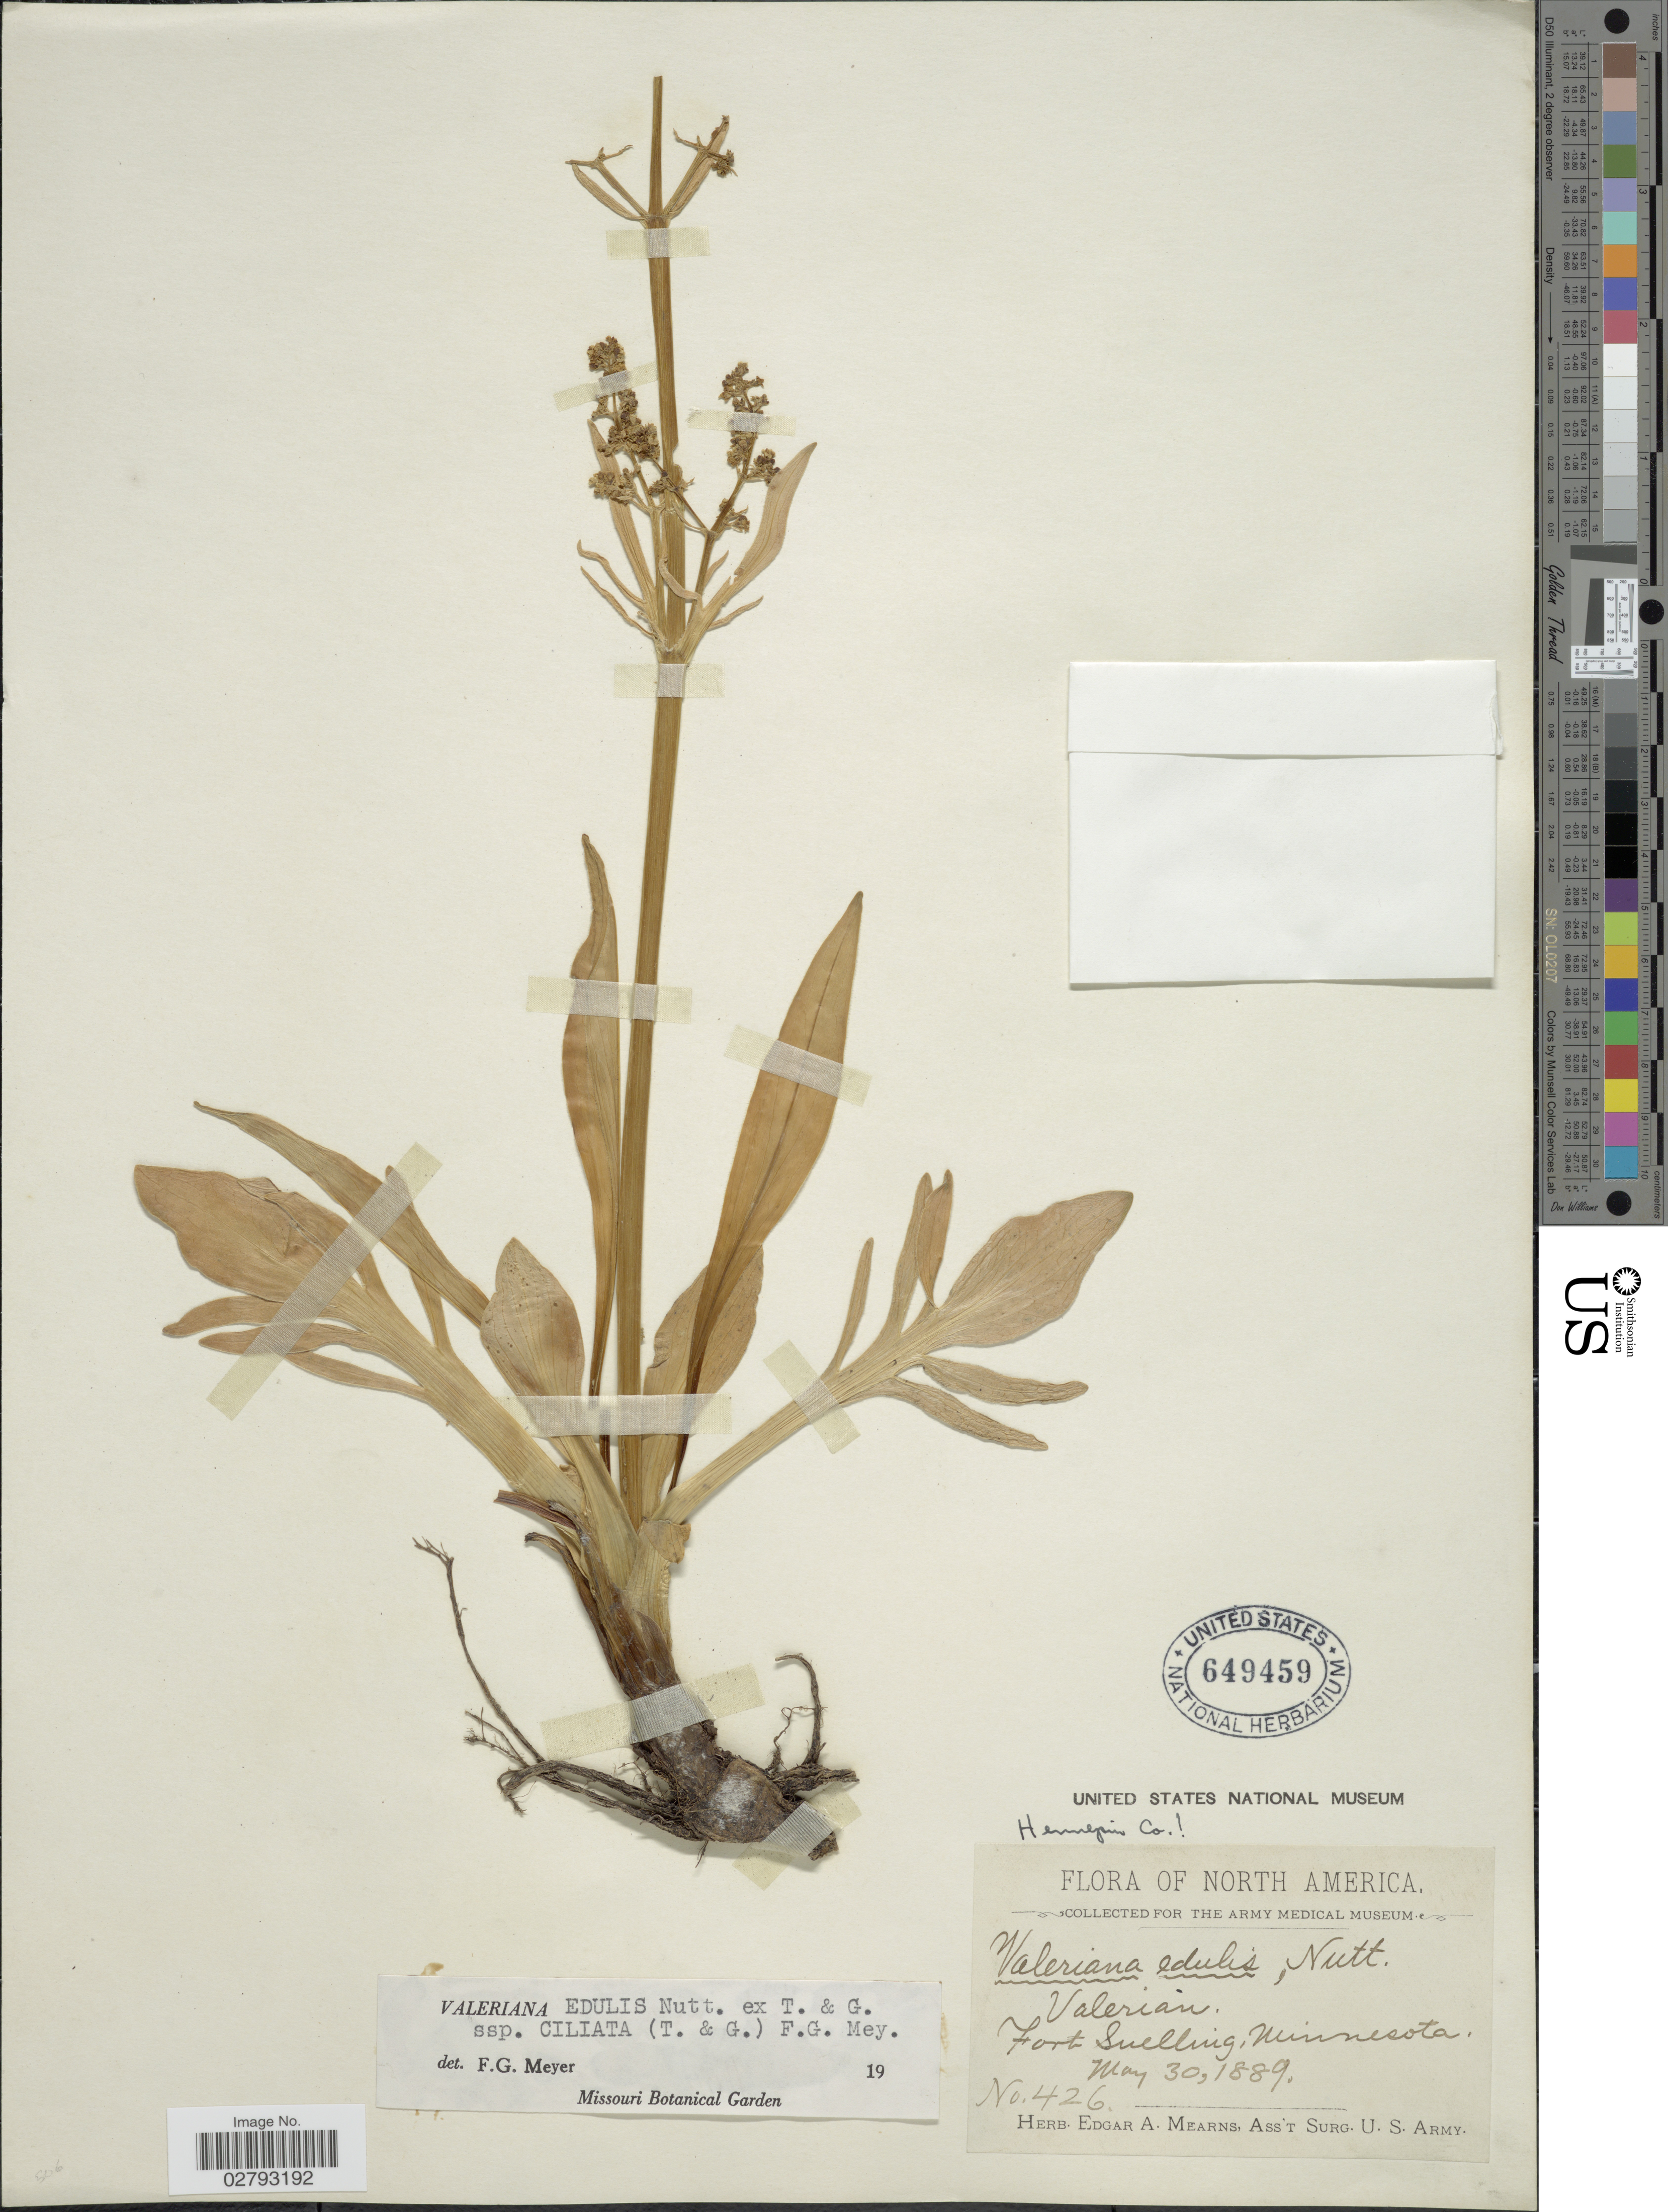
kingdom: Plantae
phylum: Tracheophyta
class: Magnoliopsida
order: Dipsacales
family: Caprifoliaceae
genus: Valeriana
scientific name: Valeriana edulis var. ciliata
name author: (F.G. Mey.) Cronquist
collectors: ex herb. Edgar A. Mearns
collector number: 426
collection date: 1889-05-30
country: United States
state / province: Minnesota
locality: Valerian, Fort Snelling, Hennepin Co.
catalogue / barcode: US 649459